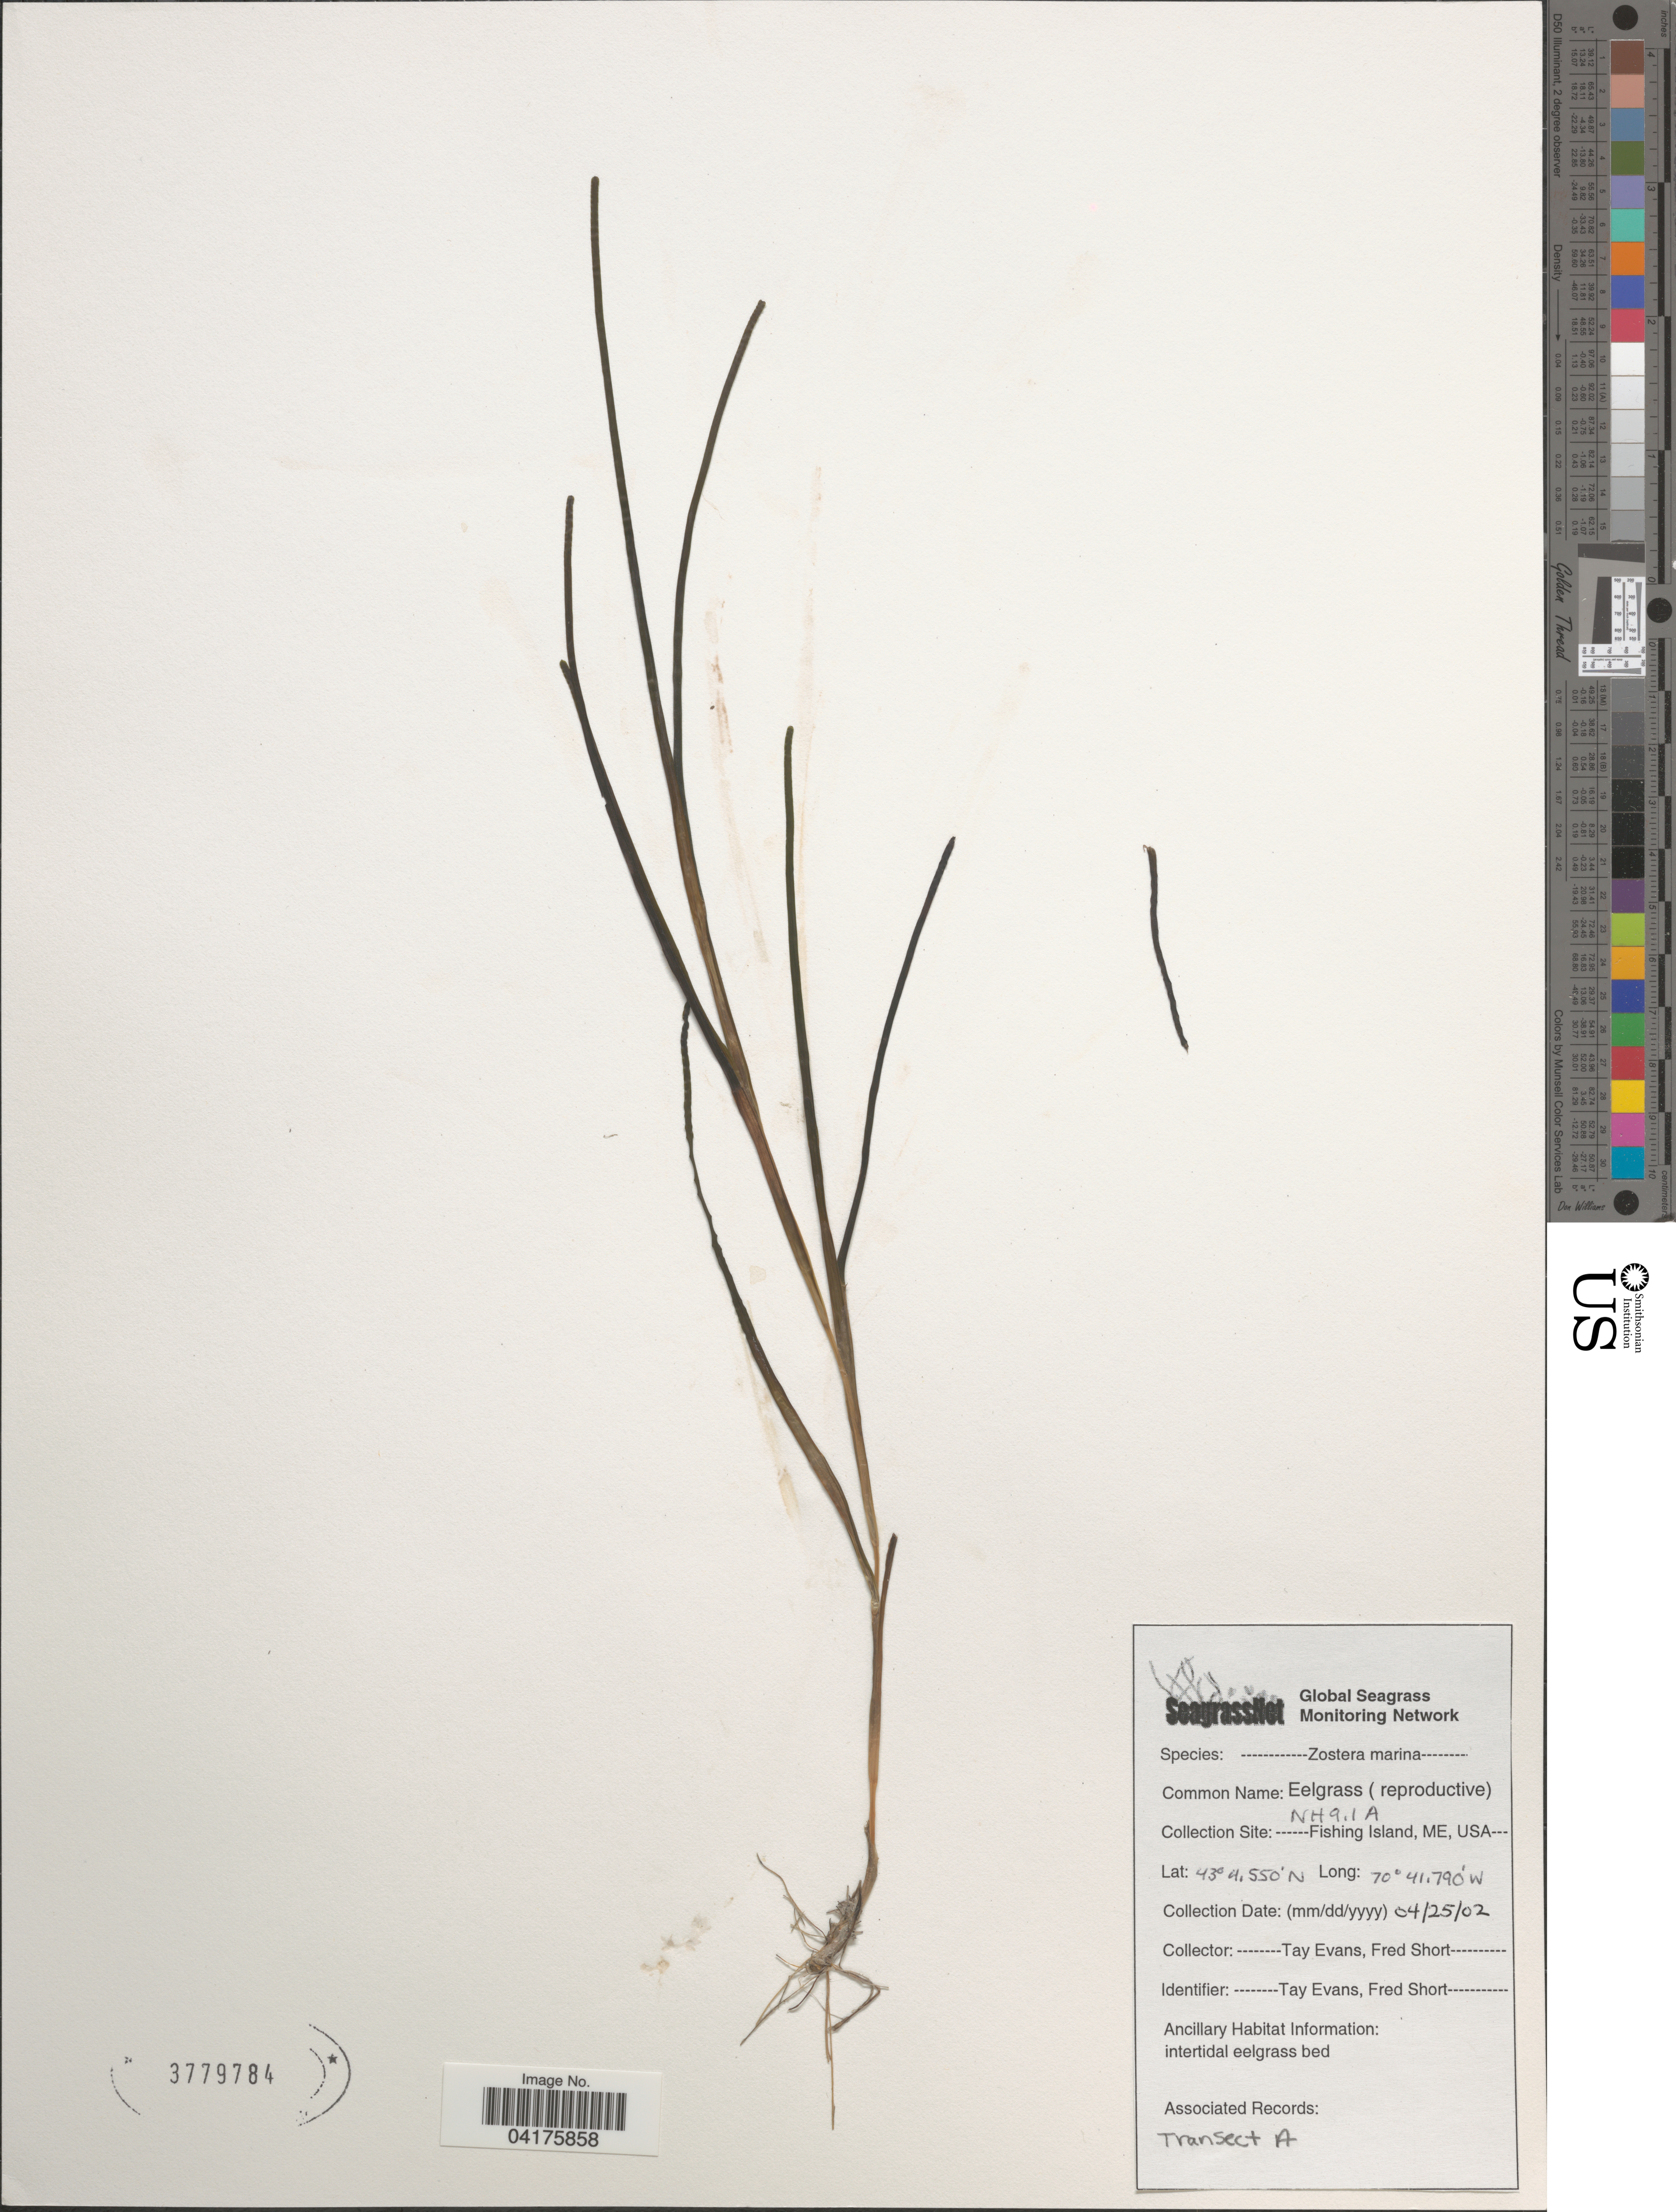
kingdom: Plantae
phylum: Tracheophyta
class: Liliopsida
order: Alismatales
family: Zosteraceae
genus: Zostera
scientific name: Zostera marina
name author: L.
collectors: T. Evans & F. Short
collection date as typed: Transcribed d/m/y: 25/4/2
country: United States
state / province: Maine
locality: NH 9.1A Fishing Island.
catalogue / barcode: US 3779784